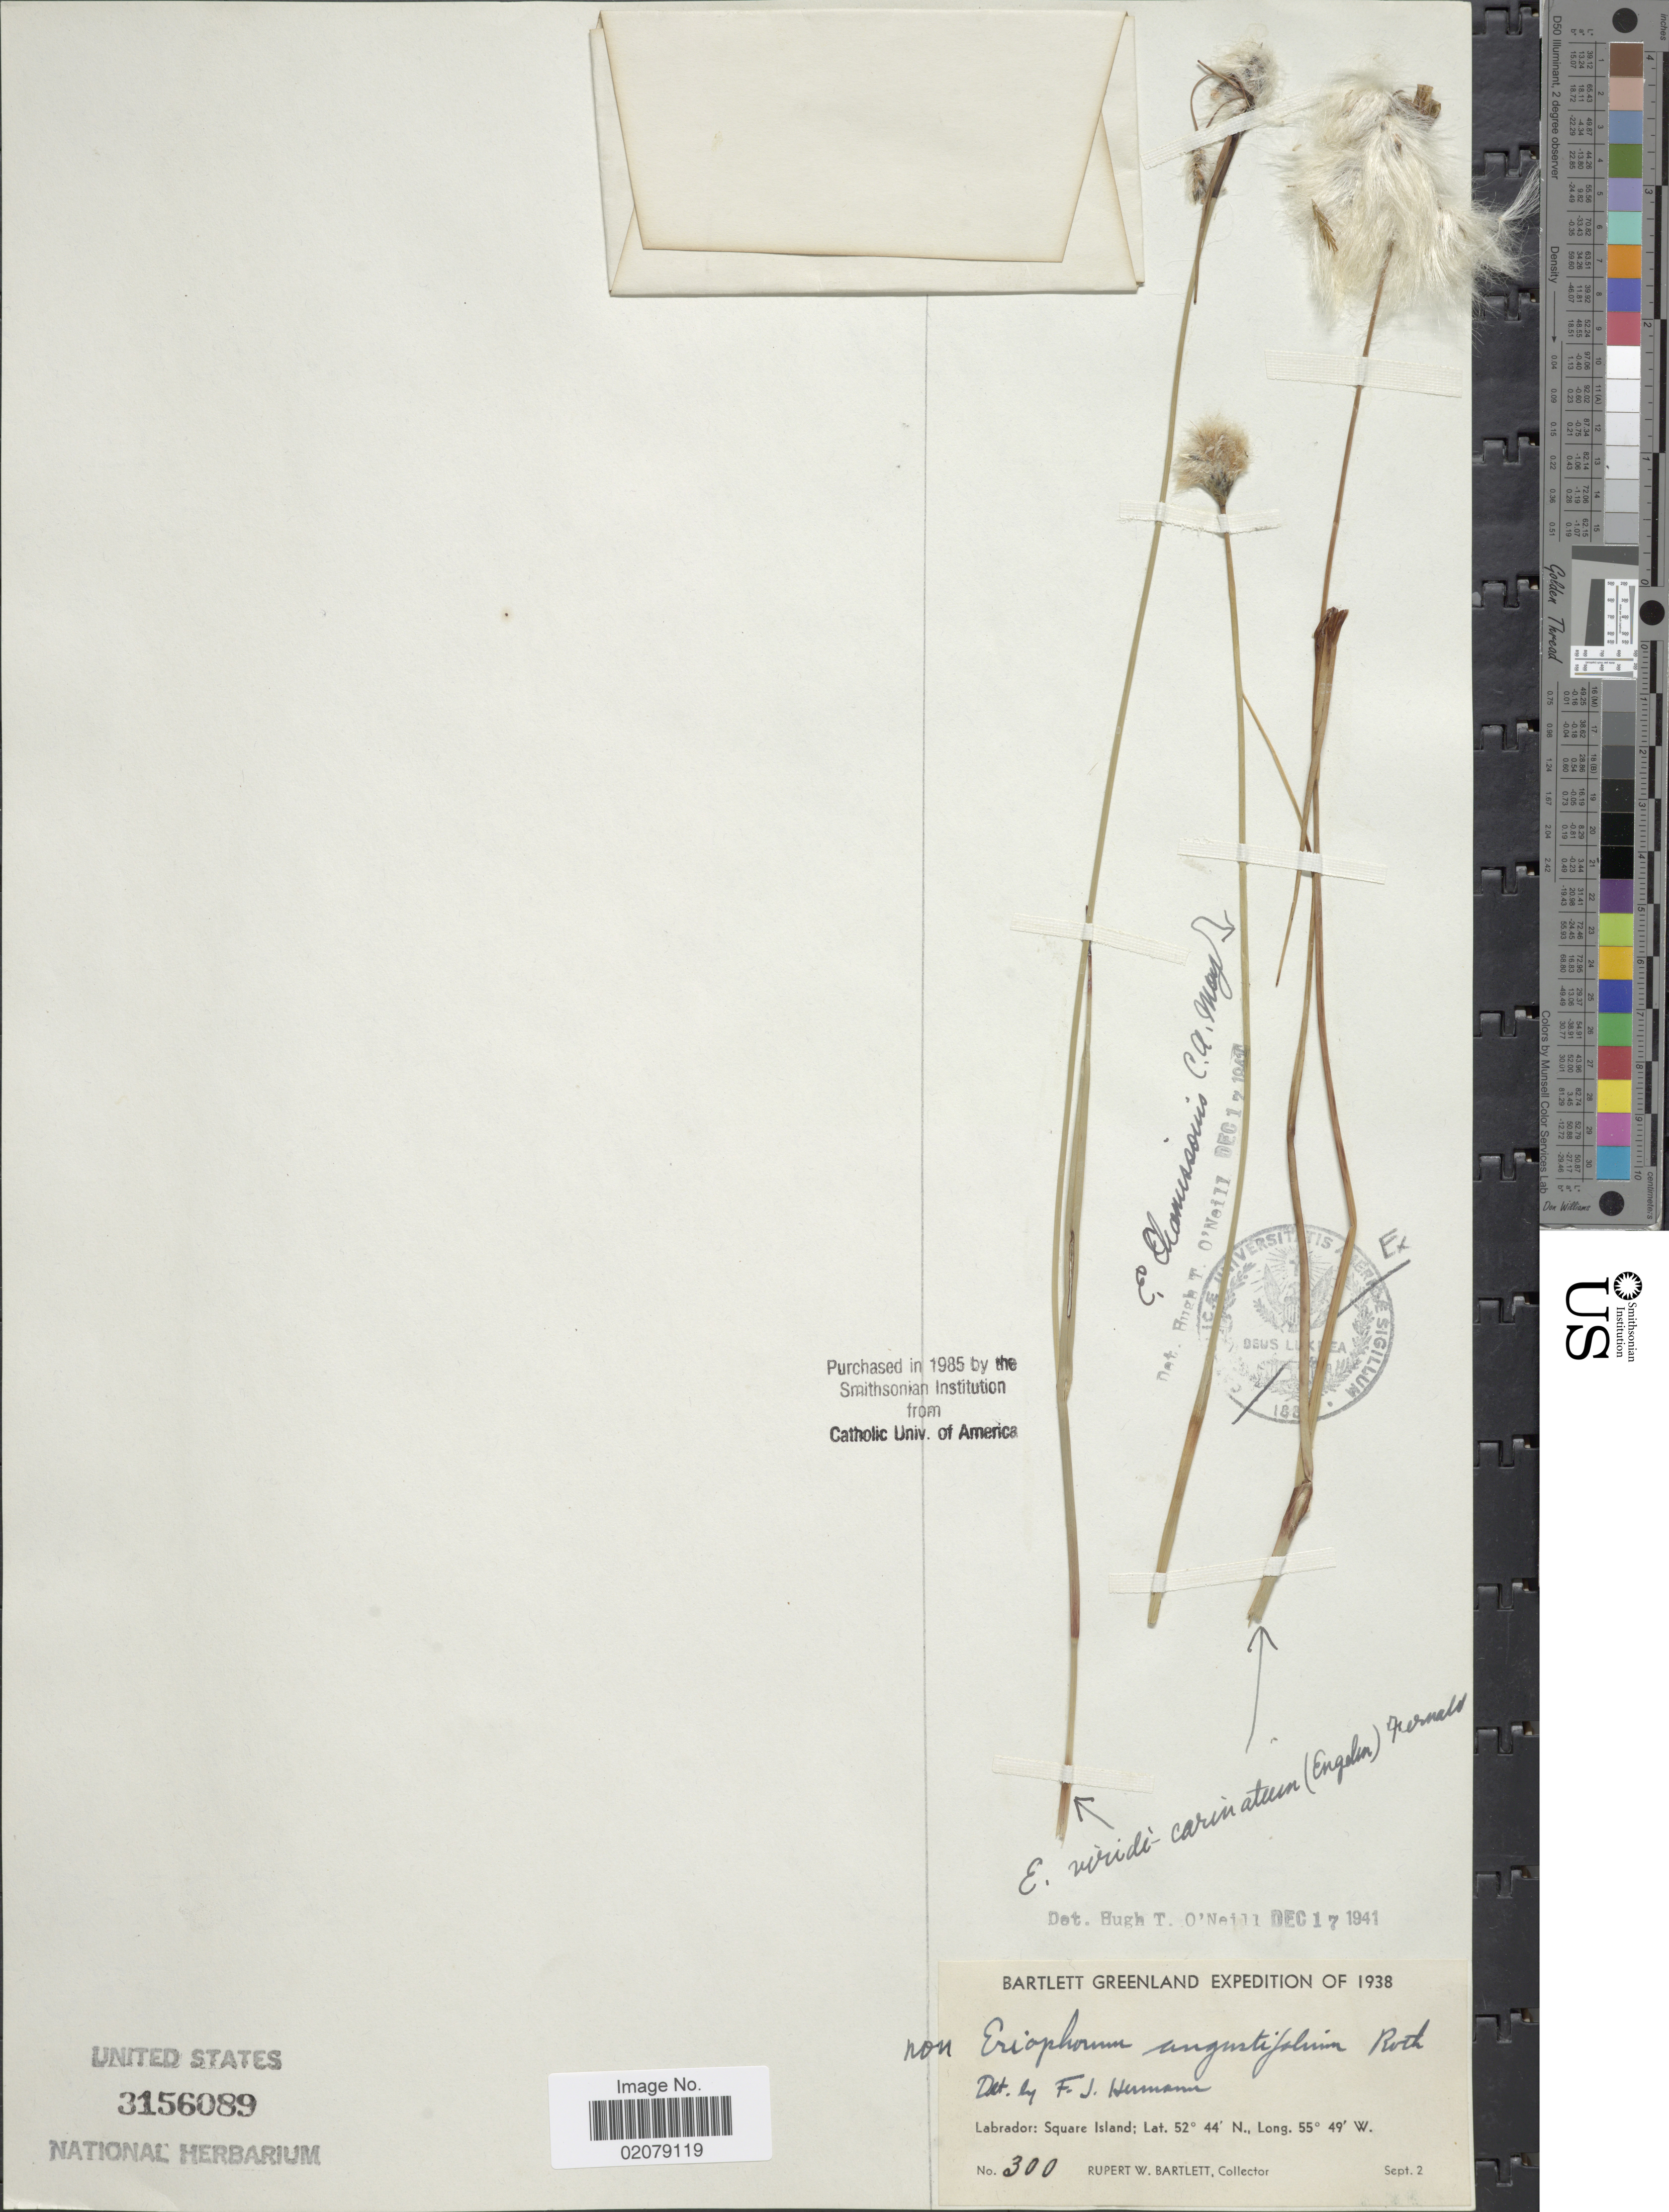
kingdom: Plantae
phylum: Tracheophyta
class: Liliopsida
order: Poales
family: Cyperaceae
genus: Eriophorum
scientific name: Eriophorum viridicarinatum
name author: (Englem.) Fernald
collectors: R. W. Bartlett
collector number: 300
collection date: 1938-09-02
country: Canada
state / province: Newfoundland and Labrador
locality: Labrador: Square Island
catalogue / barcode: US 3156089